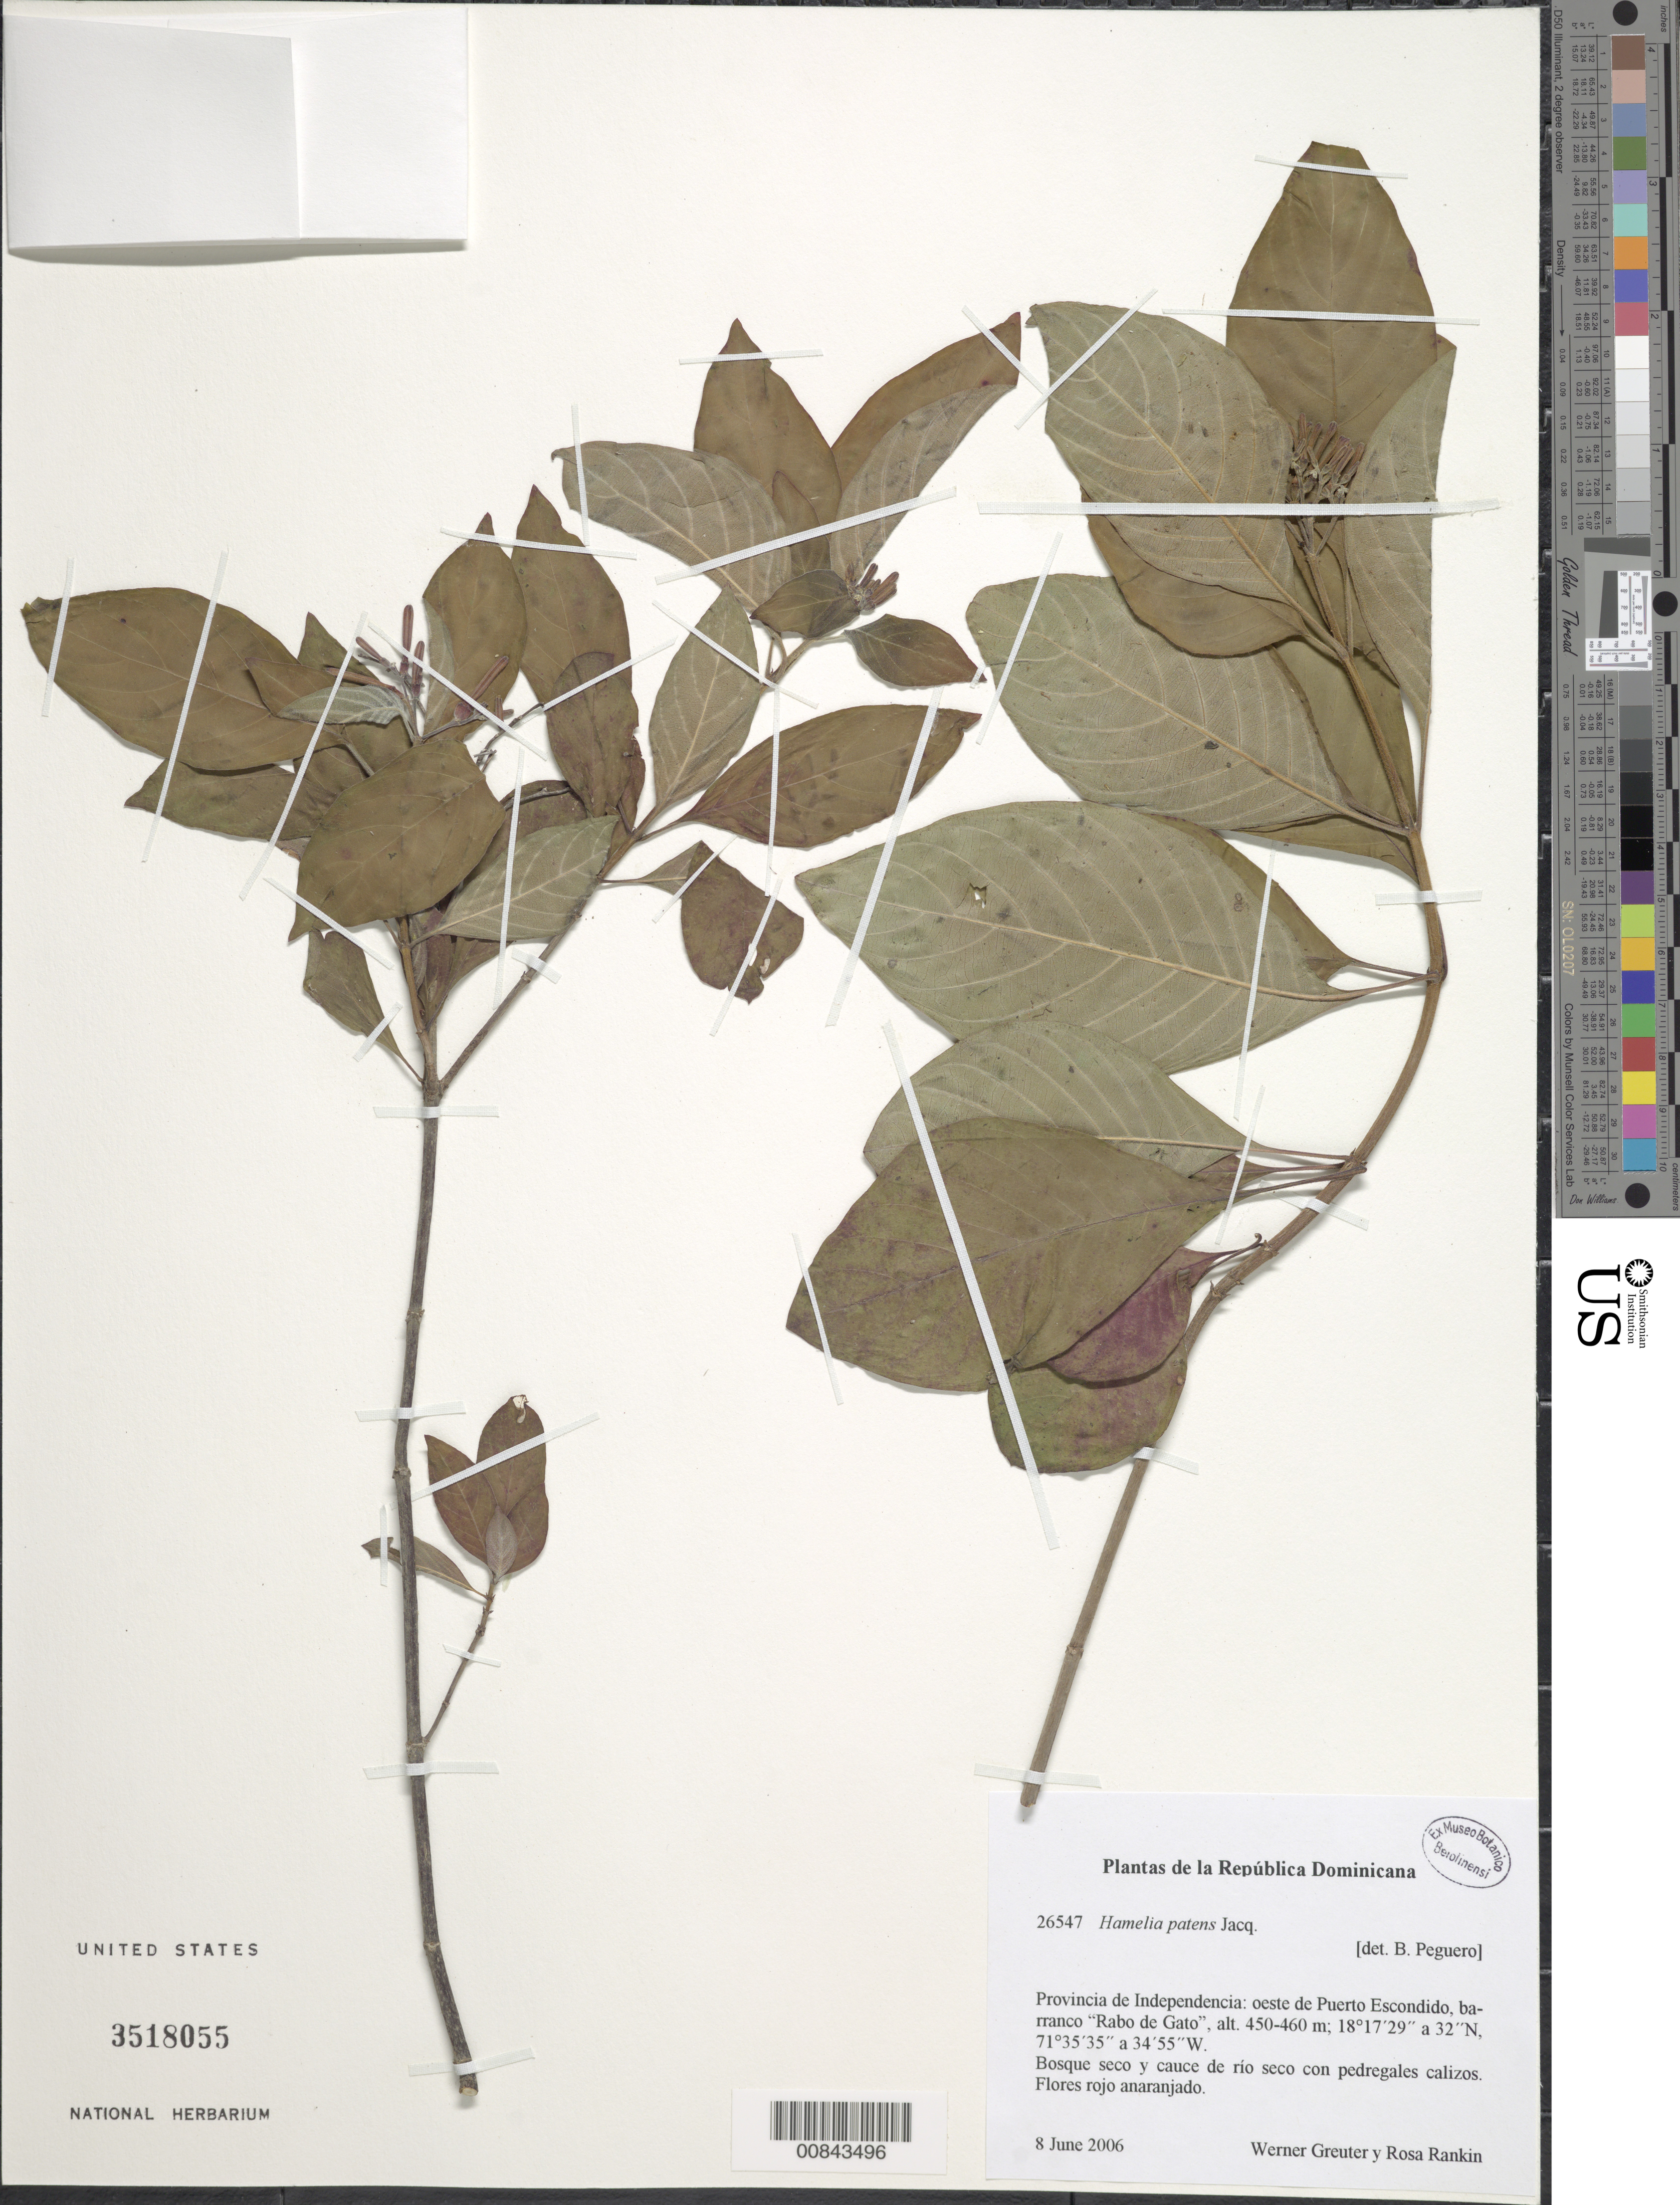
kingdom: Plantae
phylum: Tracheophyta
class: Magnoliopsida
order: Gentianales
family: Rubiaceae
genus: Hamelia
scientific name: Hamelia patens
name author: Jacq.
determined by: Perguero, B.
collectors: W. Greuter & R. Rankin Rodriguez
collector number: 26547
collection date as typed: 08 Jun 2006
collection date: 2006-06-08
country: Dominican Republic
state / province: Independencia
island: Hispaniola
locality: oeste de Puerto Escondido, barranco "Rabo de Gato".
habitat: Bosque seco y cauce de rio seco con pedregales calizos.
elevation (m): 450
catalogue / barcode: US 3518055